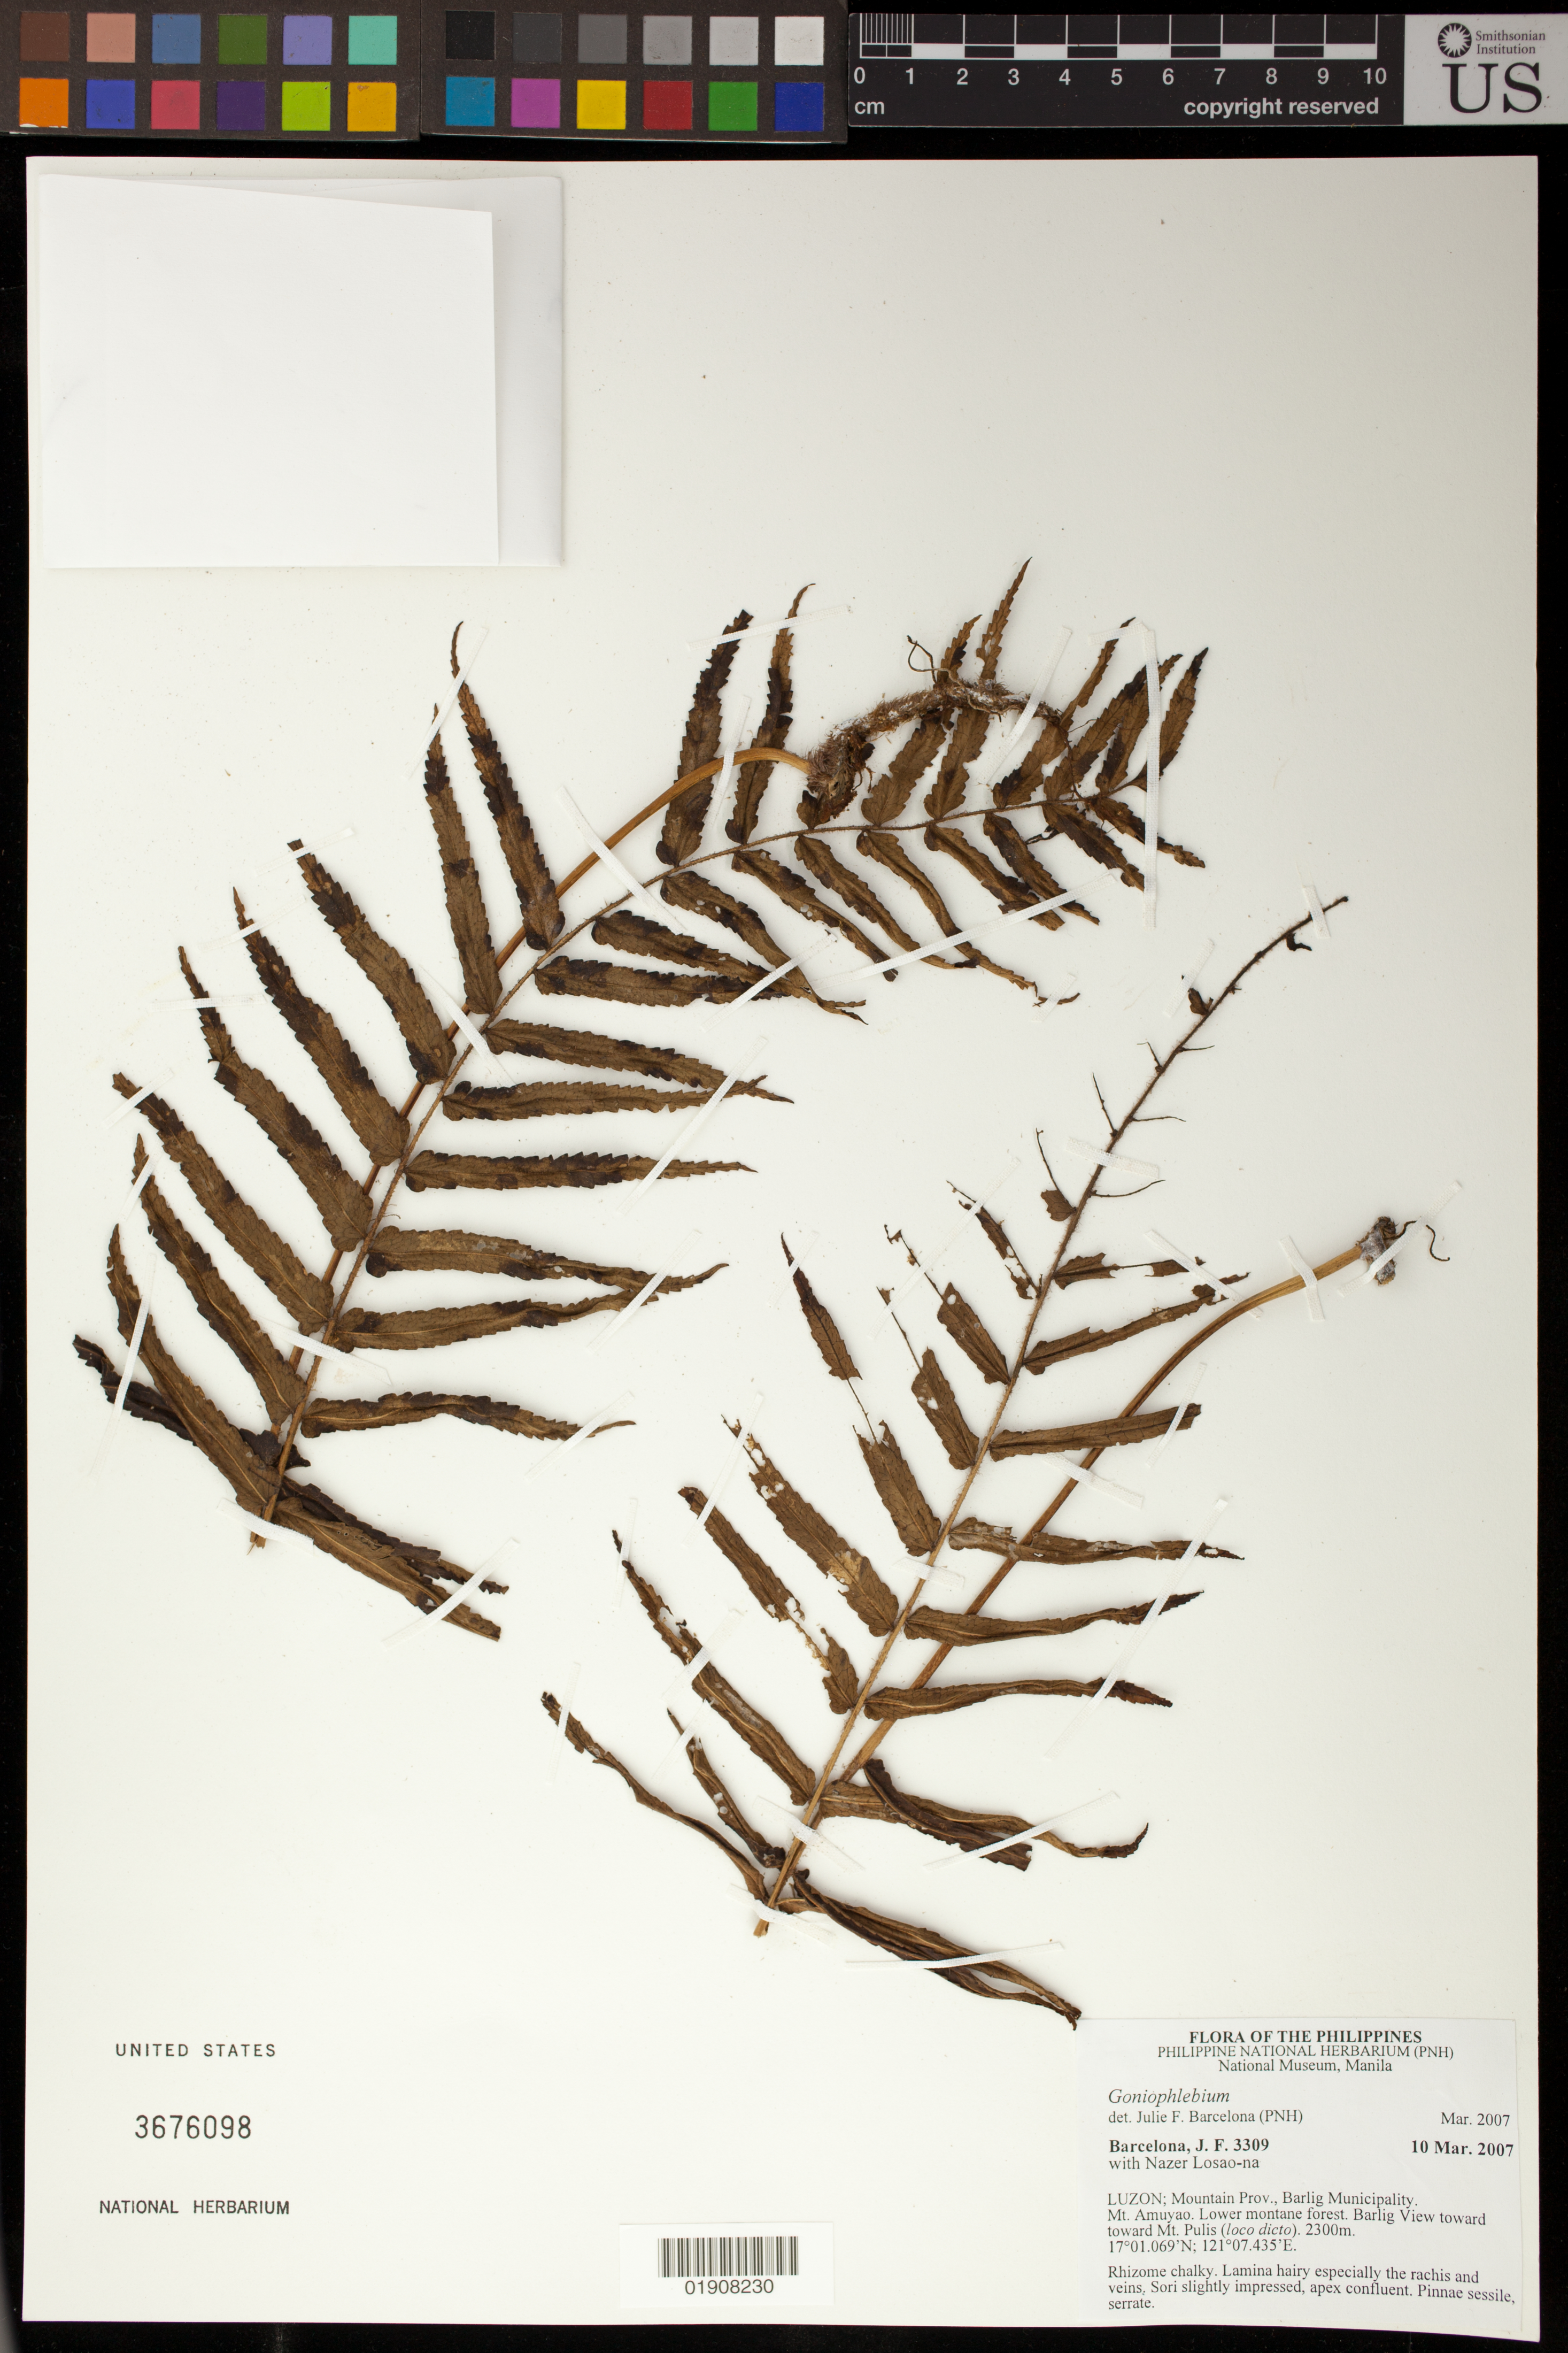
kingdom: Plantae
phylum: Tracheophyta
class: Polypodiopsida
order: Polypodiales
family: Polypodiaceae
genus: Goniophlebium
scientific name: Goniophlebium sp.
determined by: Barcelona, J. F.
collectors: J. F. Barcelona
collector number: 3309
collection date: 2007-03-10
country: Philippines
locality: Luzon; Mountain Prov., Barlig Municipality. Mt. Amuyao. Lower montane forest. Barlig View toward Mt. Pulis (loco dicto)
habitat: Lower montane forest.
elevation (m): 2300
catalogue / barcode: US 3676098